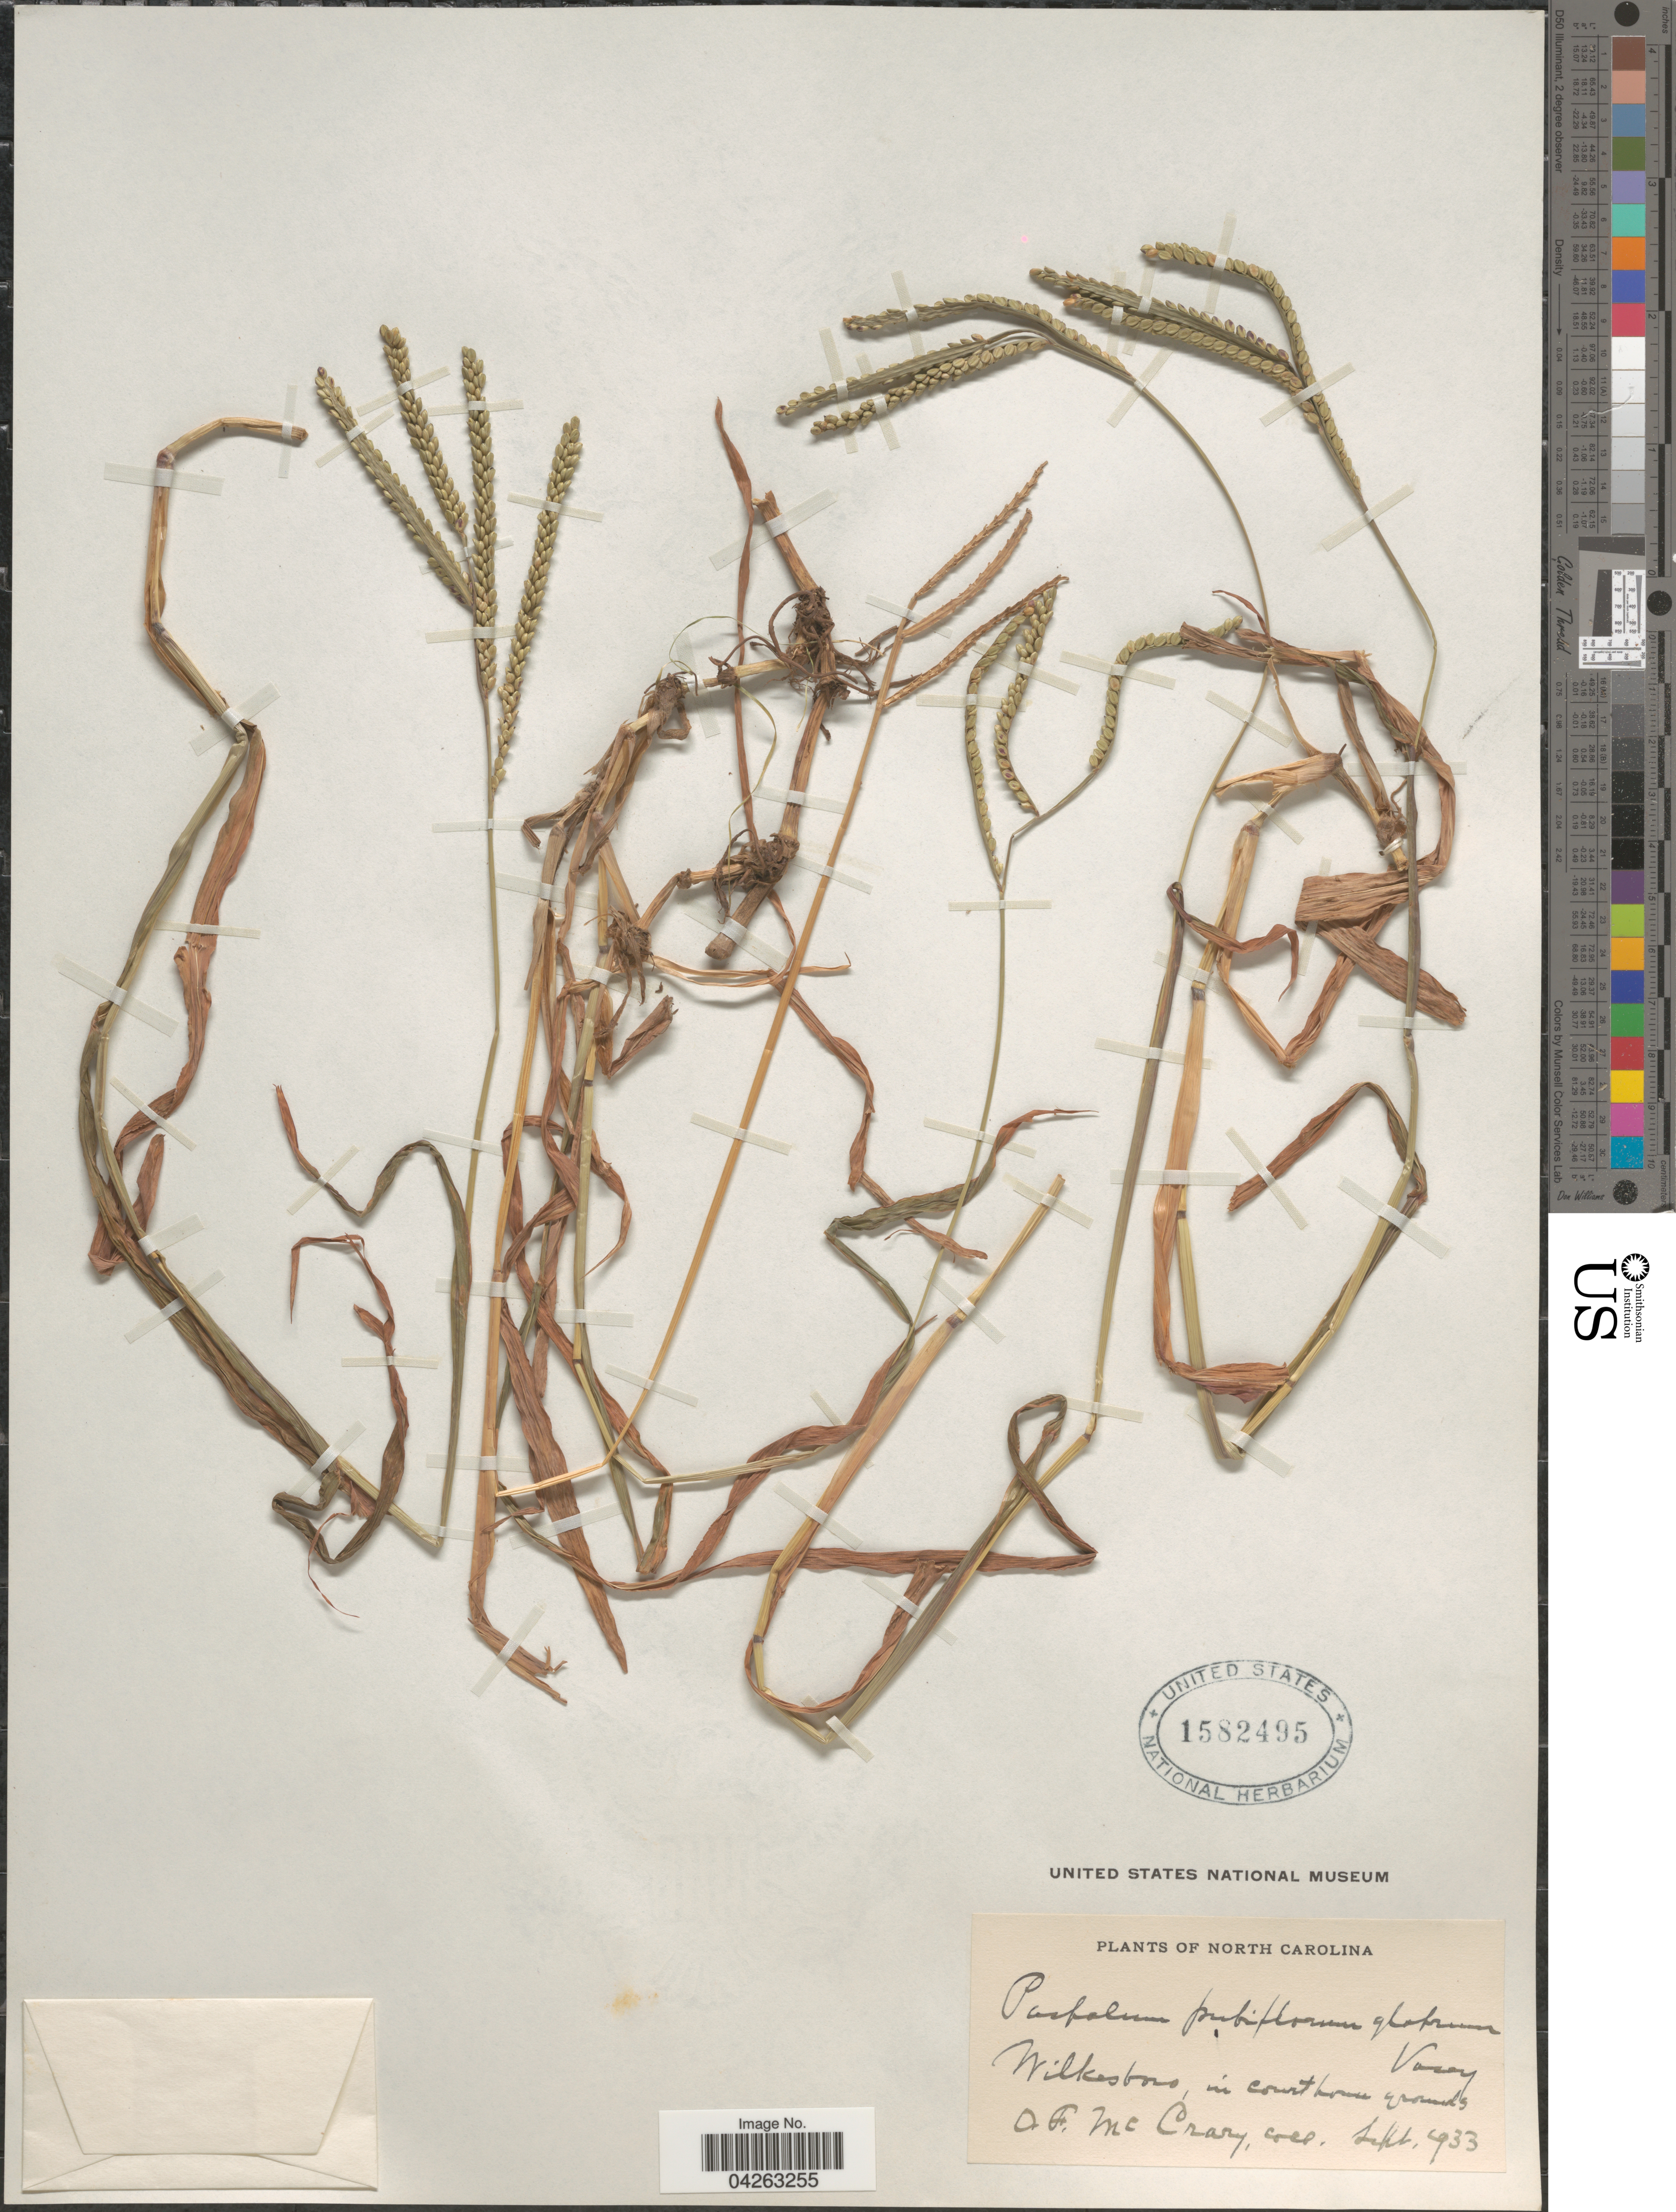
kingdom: Plantae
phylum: Tracheophyta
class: Liliopsida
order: Poales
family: Poaceae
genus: Paspalum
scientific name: Paspalum pubiflorum var. glabrum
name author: Vasey ex Scribn.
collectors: O. McCrary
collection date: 1933-09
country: United States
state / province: North Carolina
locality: Wilkesboro, in courthouse grounds.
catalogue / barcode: US 1582495